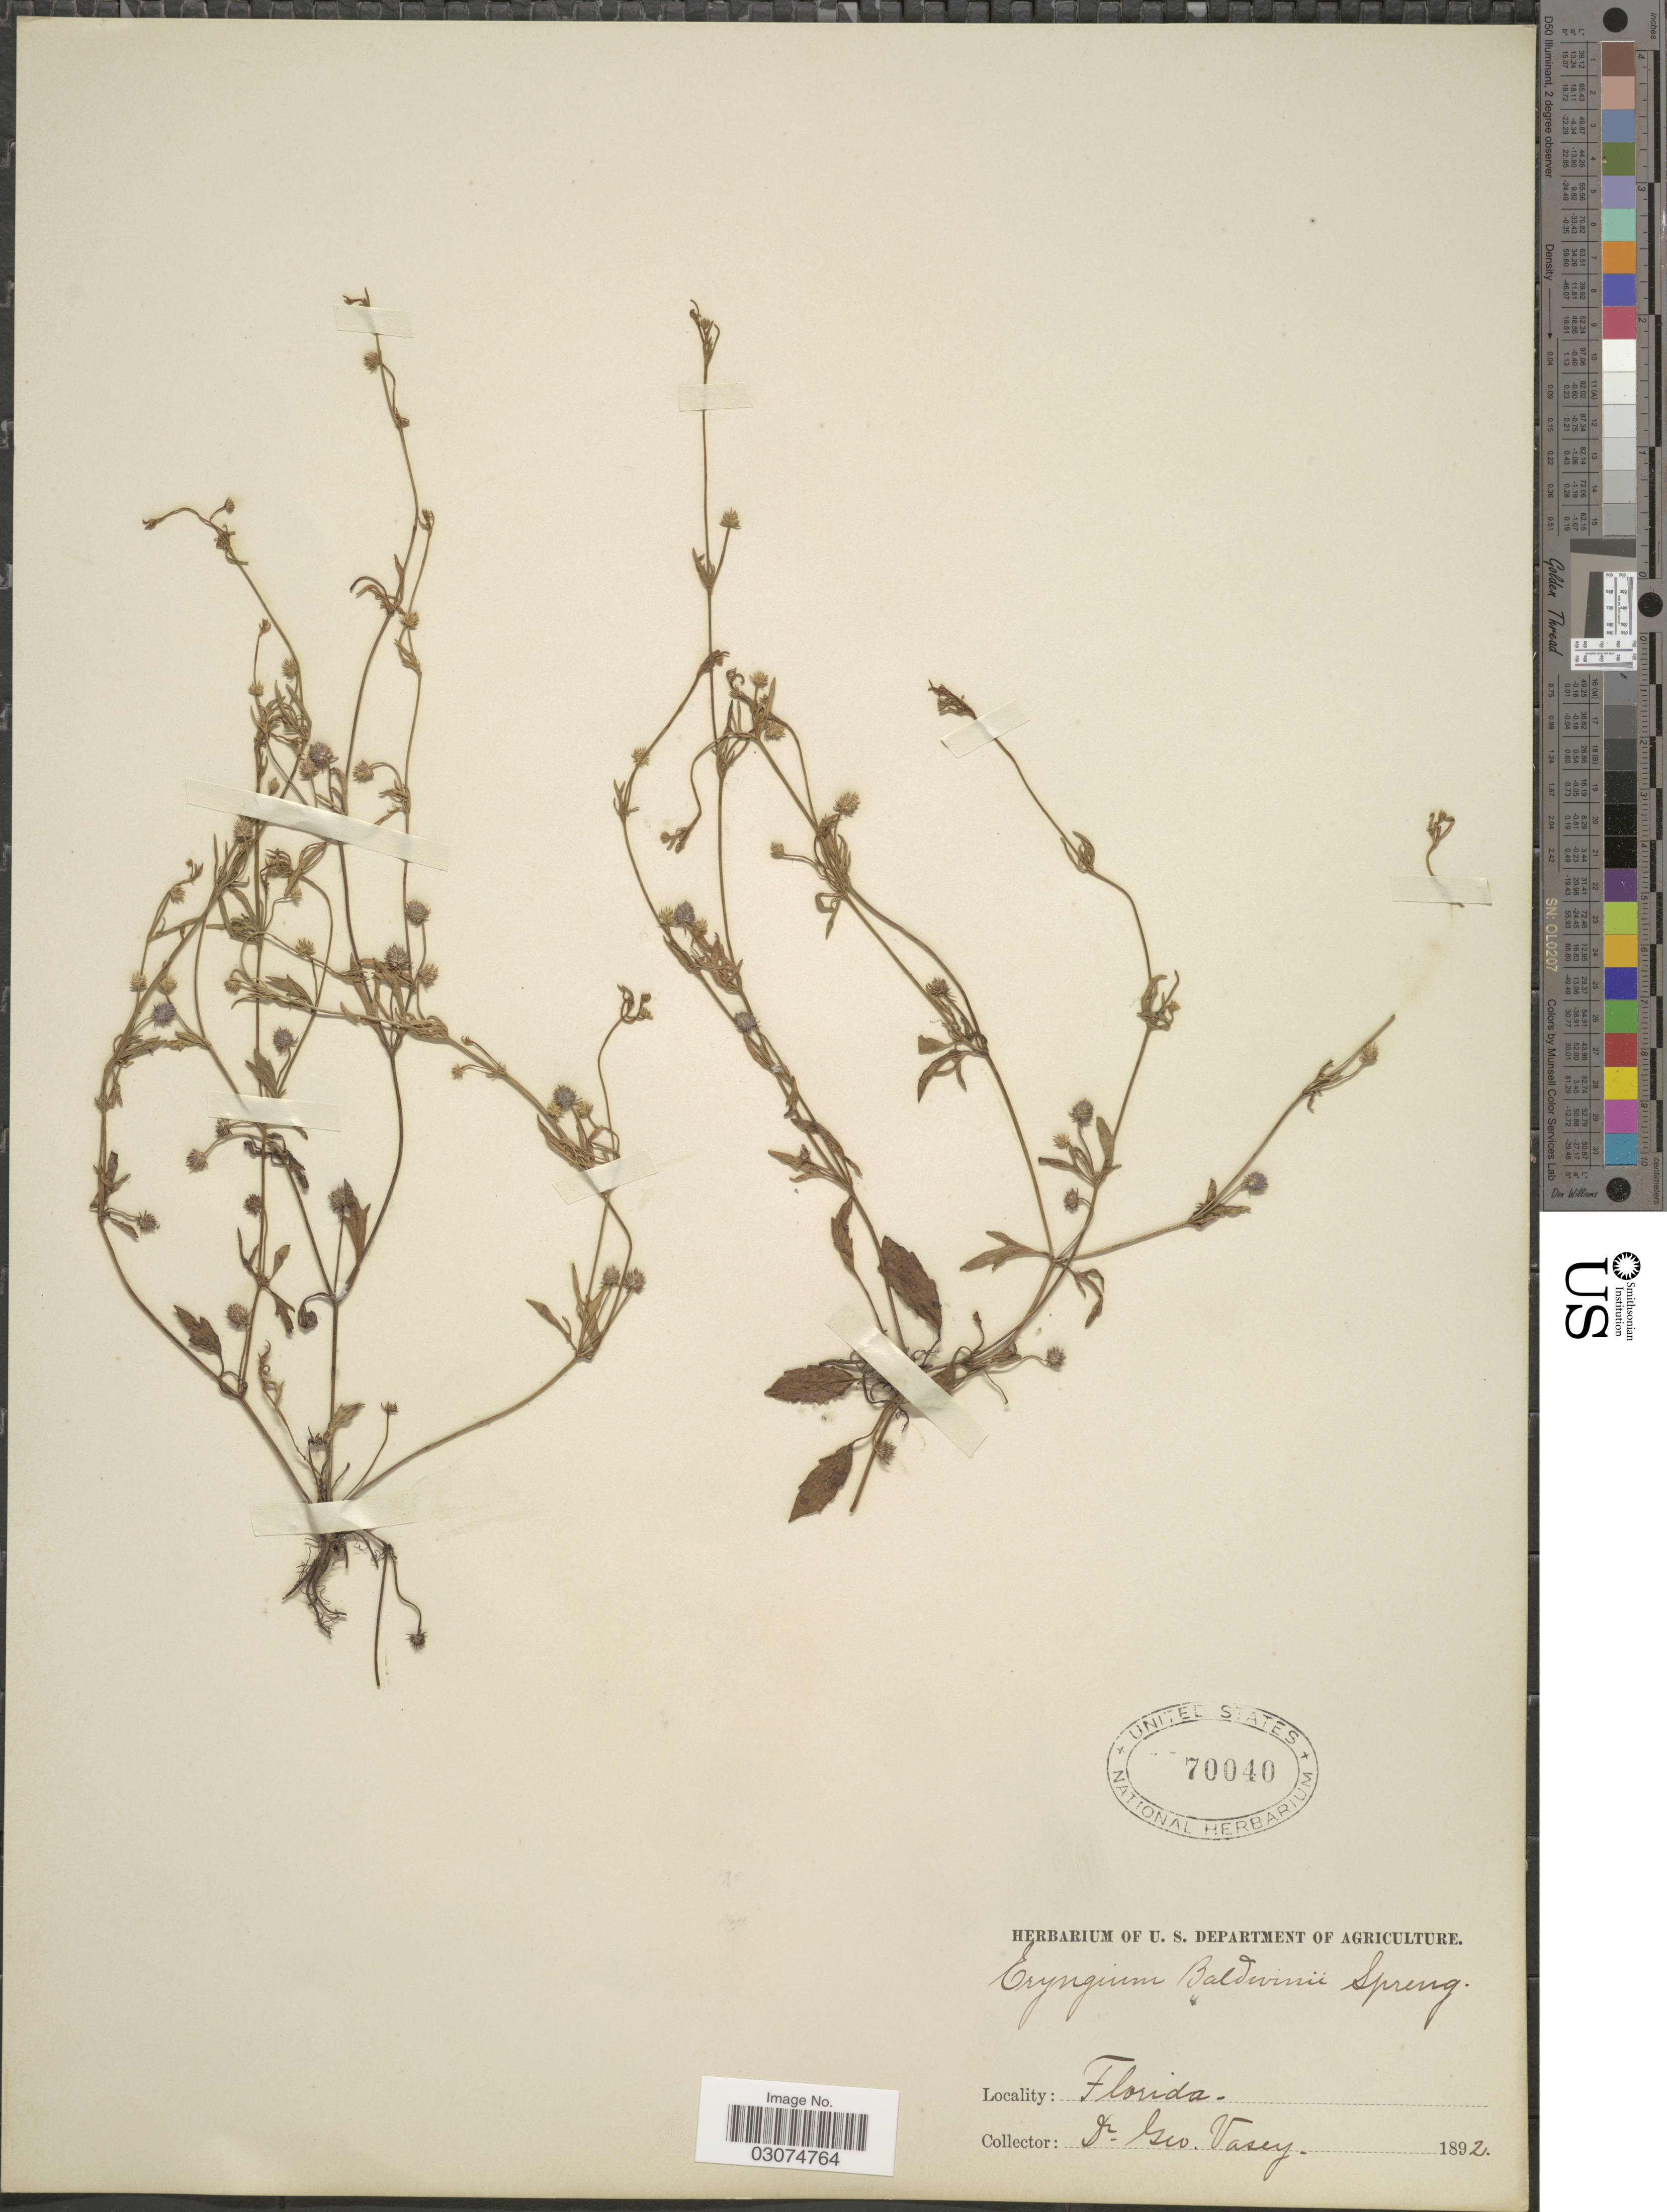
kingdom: Plantae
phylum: Tracheophyta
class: Magnoliopsida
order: Apiales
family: Apiaceae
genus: Eryngium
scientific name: Eryngium baldwinii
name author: Spreng.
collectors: G. Vasey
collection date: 1892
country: United States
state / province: Florida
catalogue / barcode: US 70040